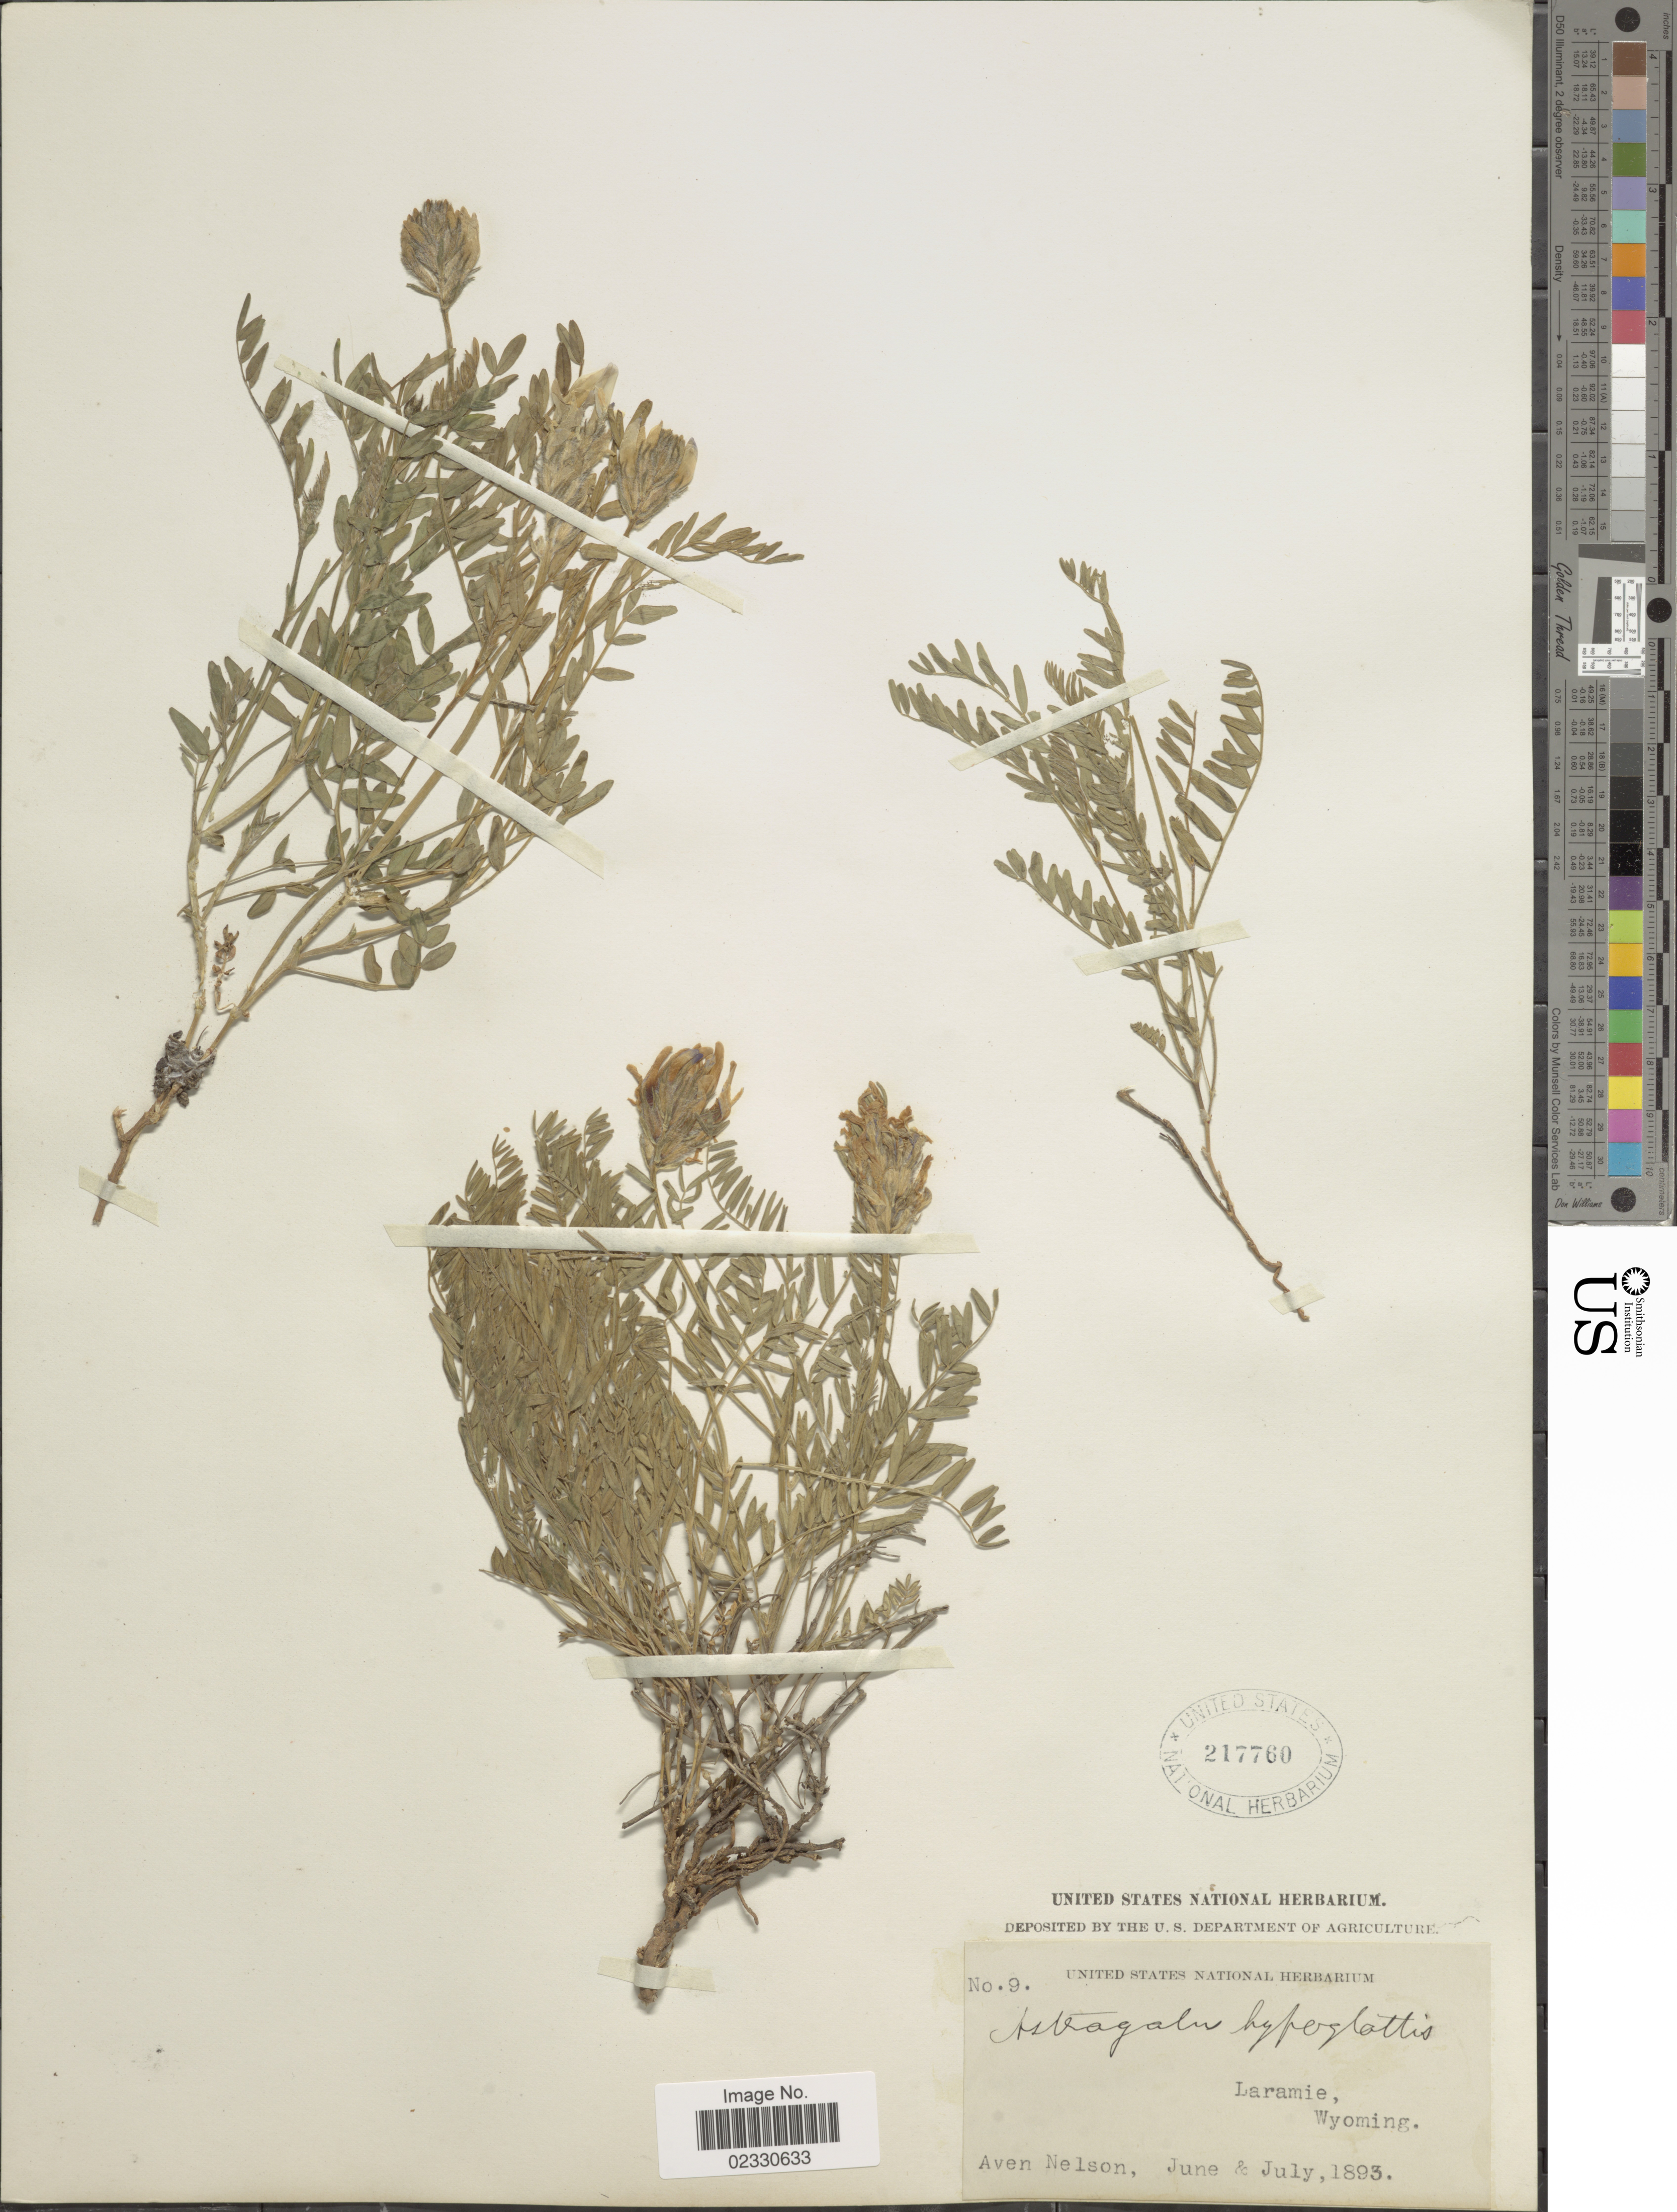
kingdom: Plantae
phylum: Tracheophyta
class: Magnoliopsida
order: Fabales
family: Fabaceae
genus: Astragalus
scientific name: Astragalus dasyglottis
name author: DC.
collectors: A. Nelson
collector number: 9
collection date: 1893-06/1893-07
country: United States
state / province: Wyoming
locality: Laramie;, Wyoming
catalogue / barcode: US 217760